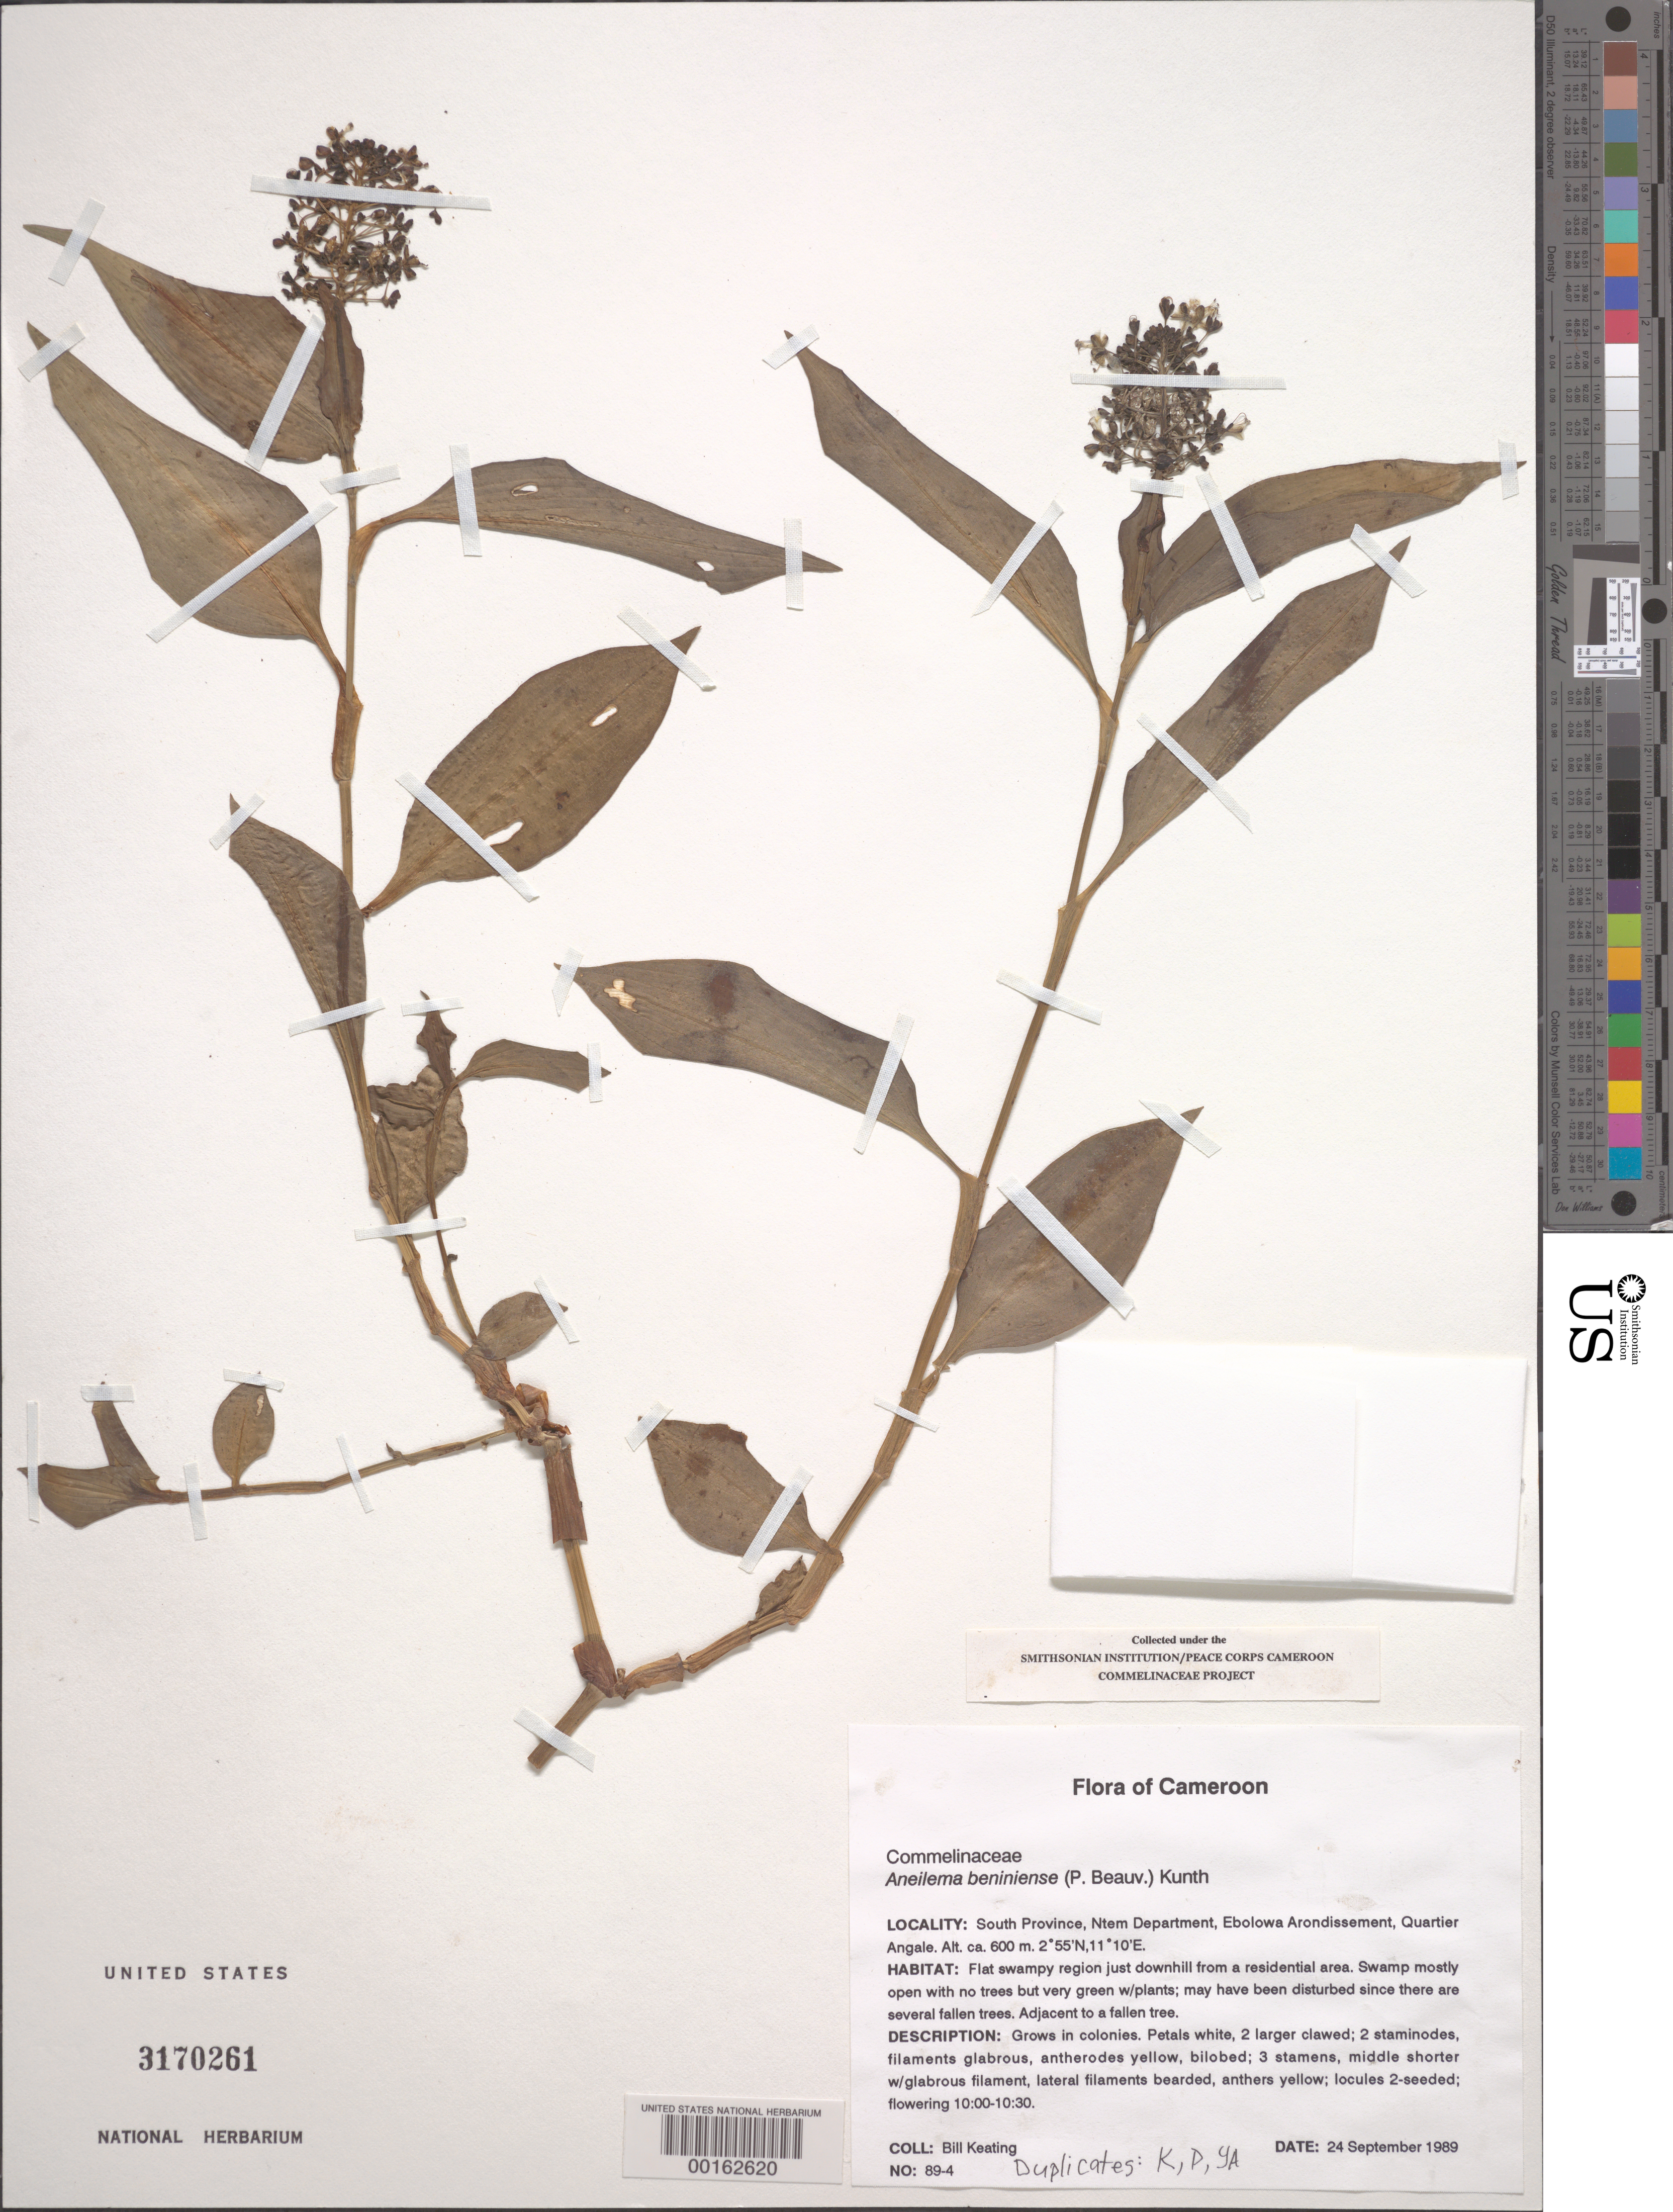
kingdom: Plantae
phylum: Tracheophyta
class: Liliopsida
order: Commelinales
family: Commelinaceae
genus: Aneilema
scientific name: Aneilema beniniense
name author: (P. Beauv.) Kunth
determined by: Faden, Robert B., (US), Smithsonian Institution - National Museum of Natural History (UNITED STATES)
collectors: B. Keating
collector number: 89-4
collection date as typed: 24 Sep 1989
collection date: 1989-09-24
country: Cameroon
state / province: Sud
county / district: Ntem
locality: Ebolowa arrondissement, angale quartier. 2 55'n, 11 10'e.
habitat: Flat, swampy, close to residential area. disturbed area.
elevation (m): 600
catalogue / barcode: US 3170261